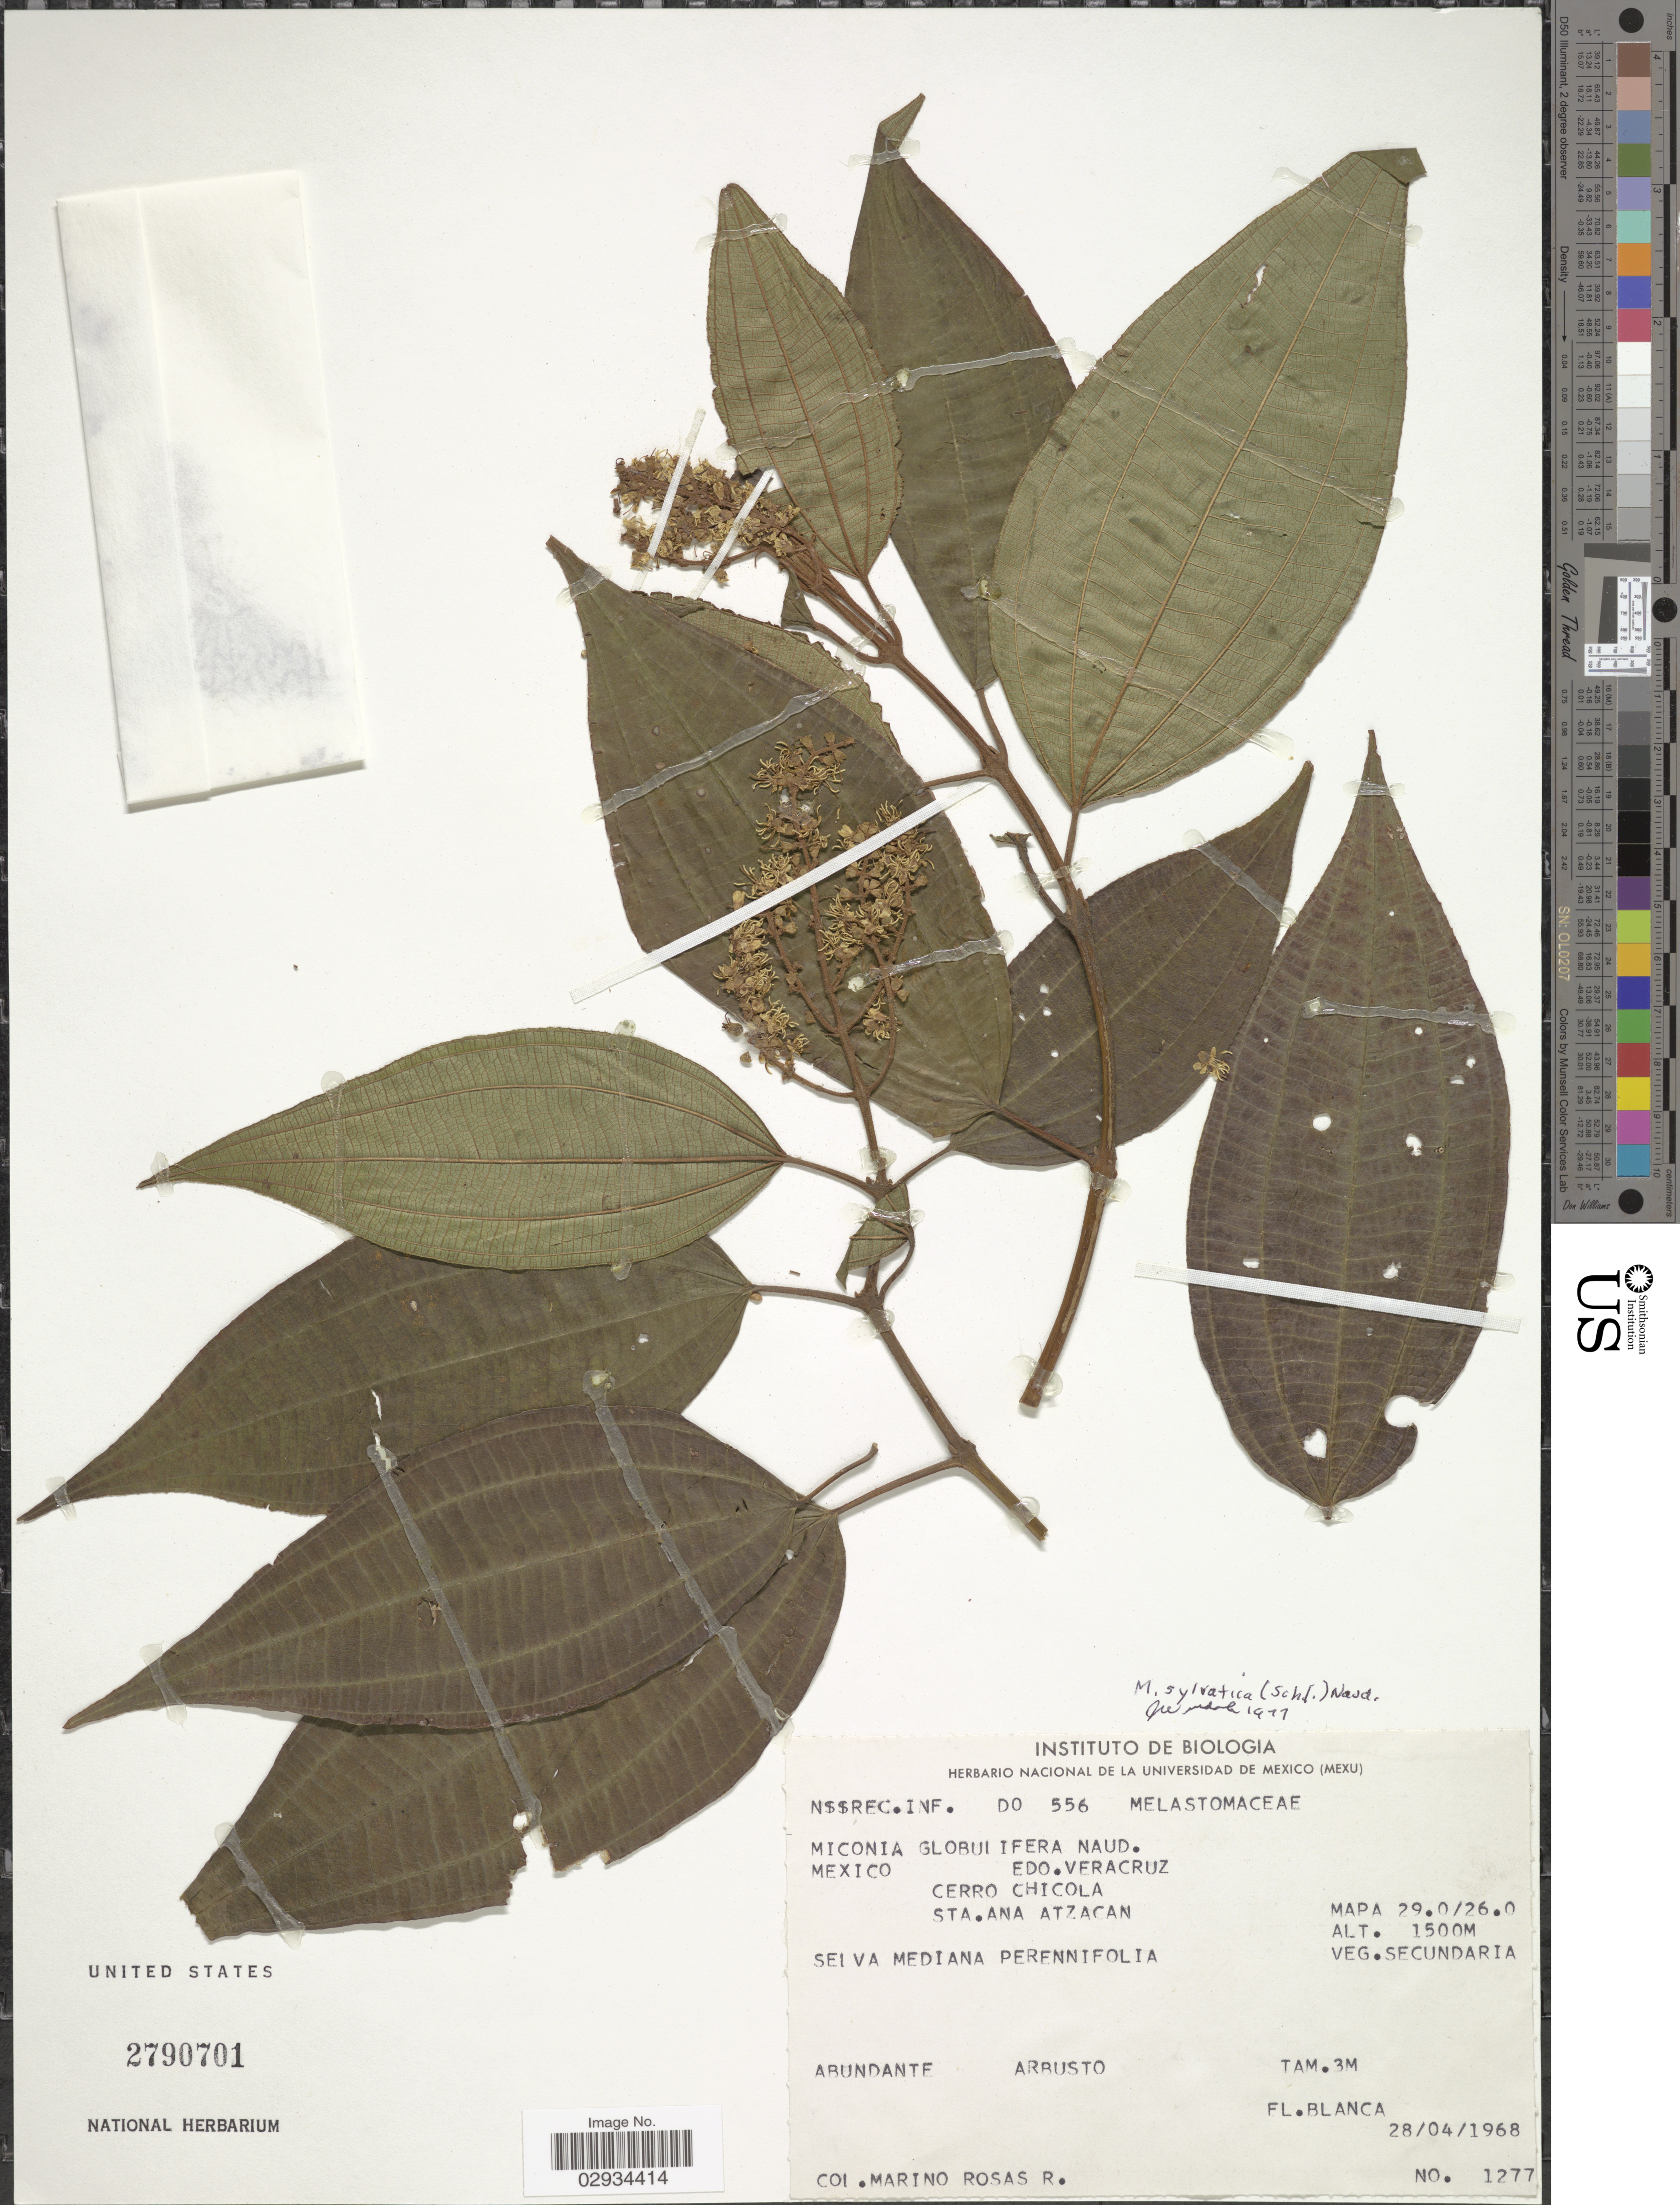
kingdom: Plantae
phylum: Tracheophyta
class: Magnoliopsida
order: Myrtales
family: Melastomataceae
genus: Miconia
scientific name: Miconia sylvatica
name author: (Schltdl.) Naudin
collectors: M. Rosas R.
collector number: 1277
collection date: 1968-04-28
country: Mexico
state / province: Veracruz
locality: Edo. Veracruz. Cerro Chicola. Sta. Ana Atzacan. Mapa 29.0 / 26.0.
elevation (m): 1500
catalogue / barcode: US 2790701